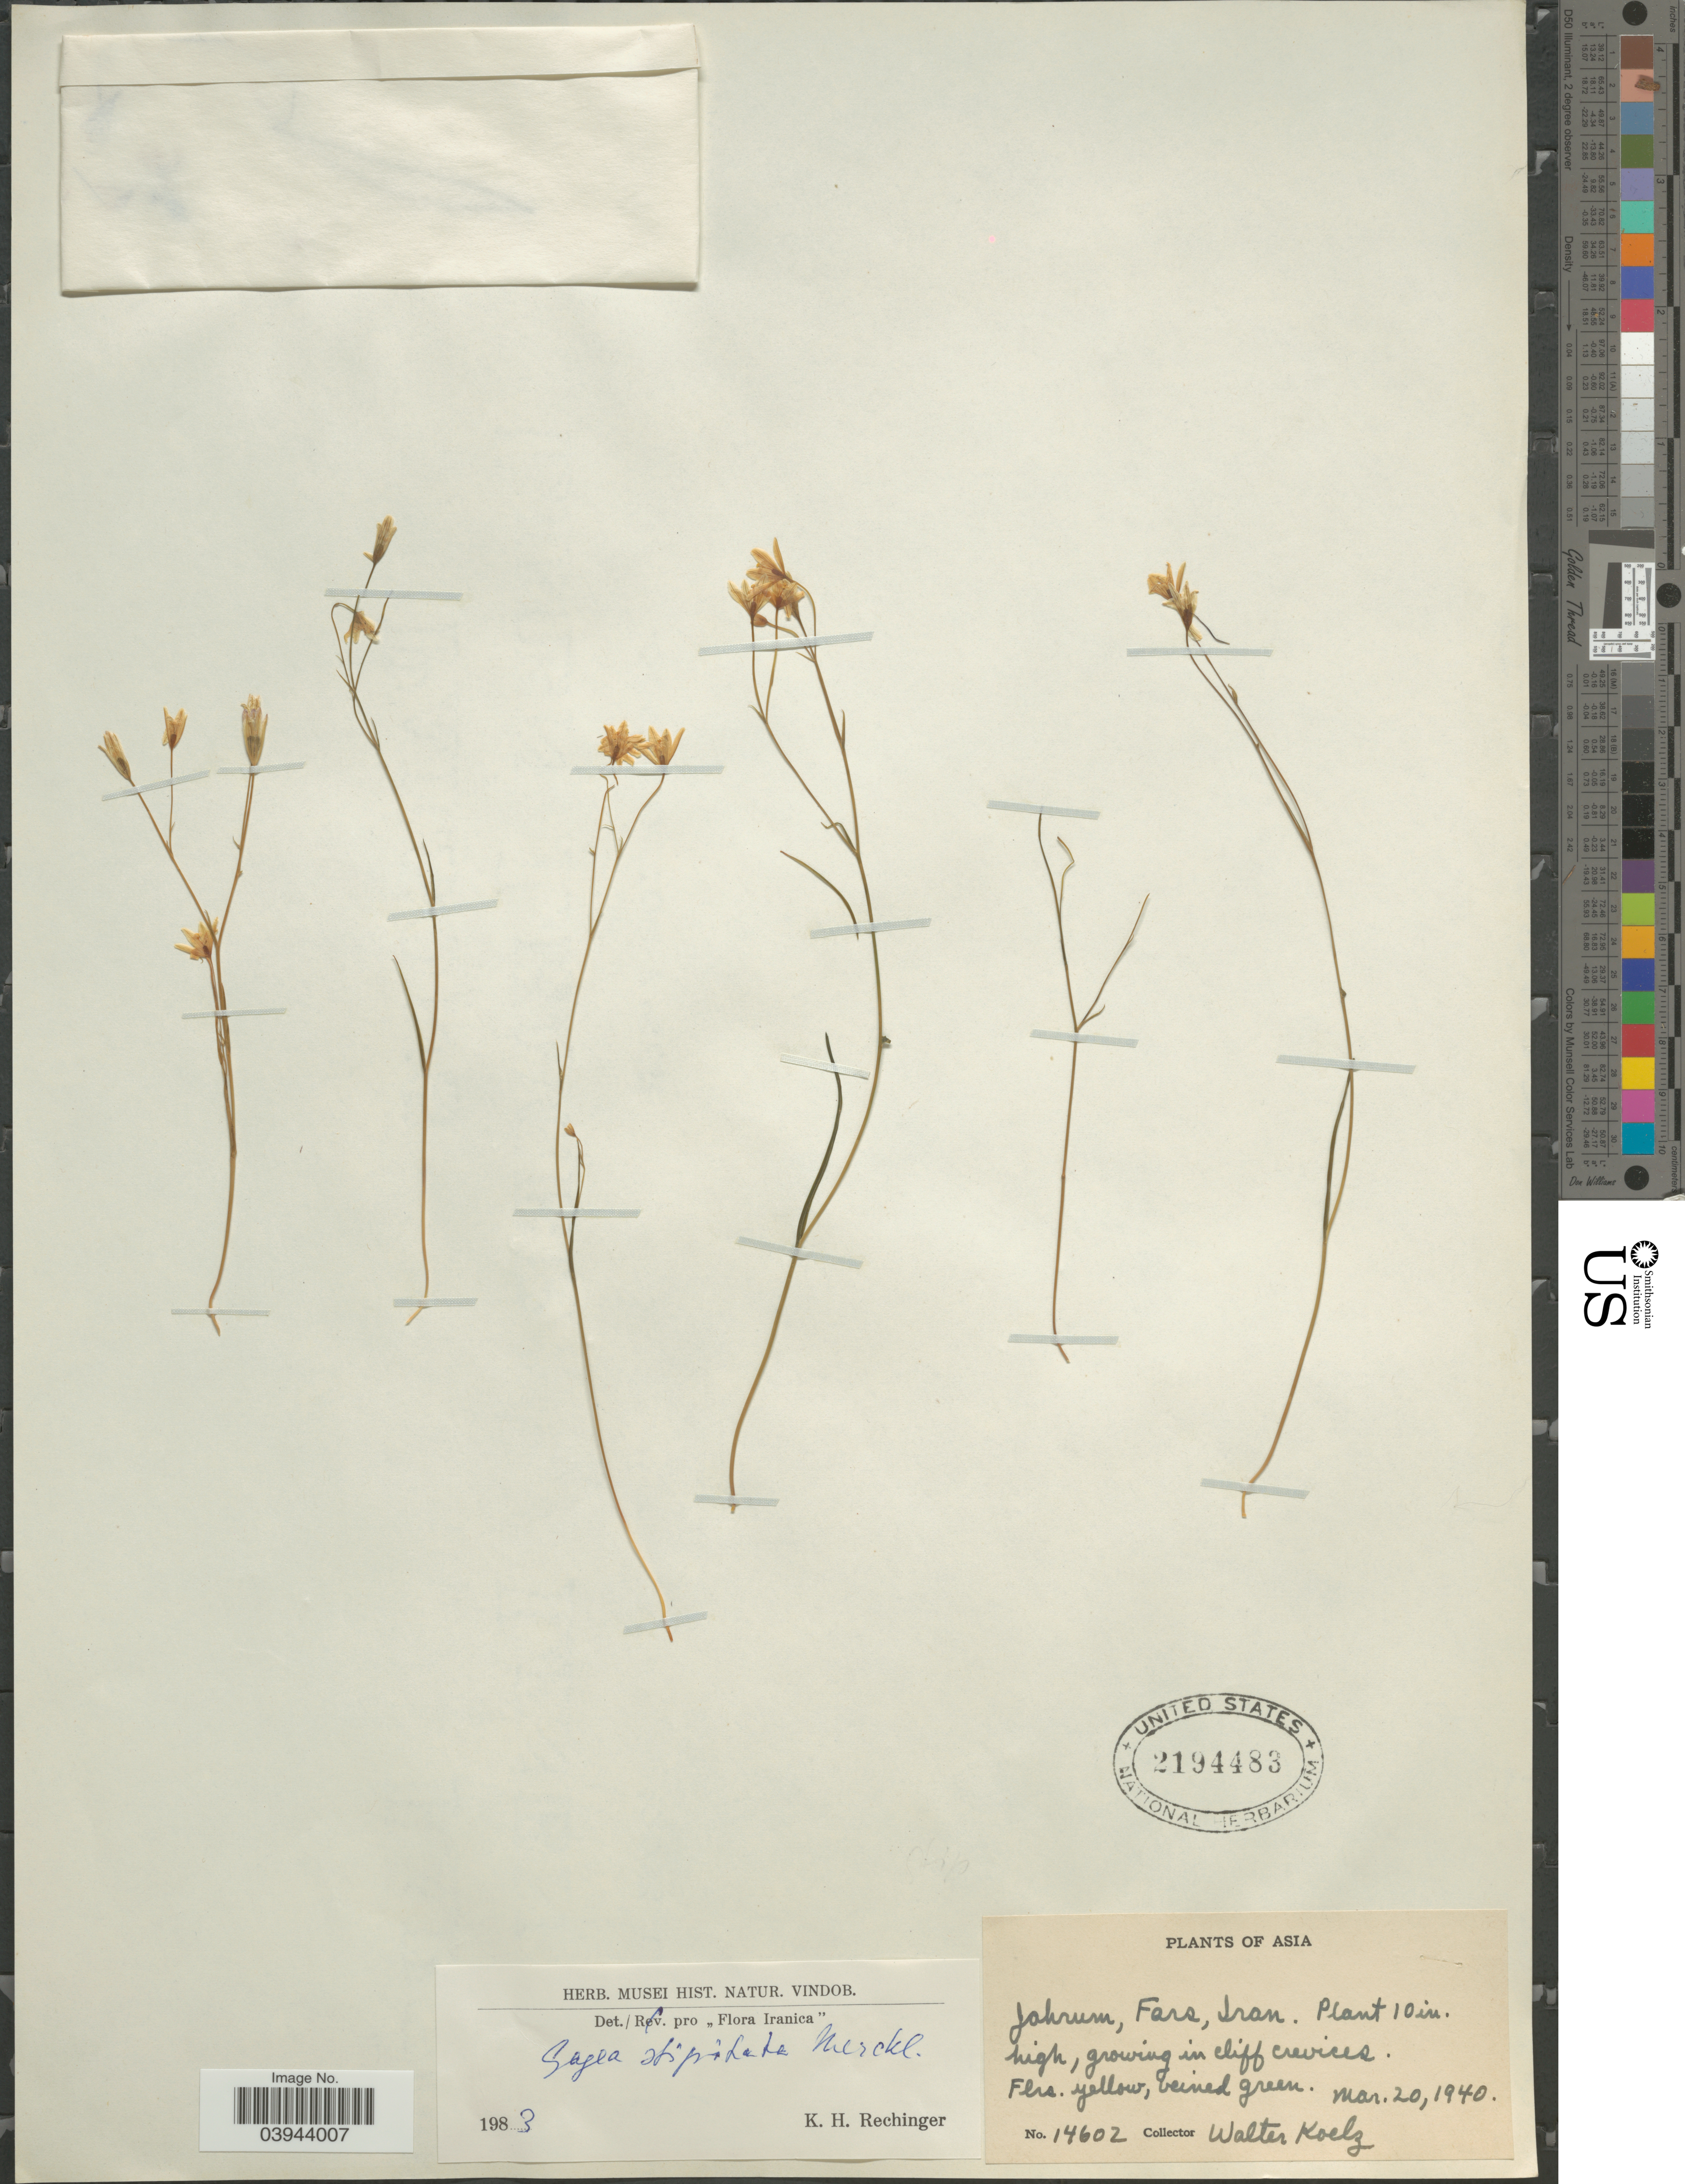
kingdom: Plantae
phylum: Tracheophyta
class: Liliopsida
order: Liliales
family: Liliaceae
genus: Gagea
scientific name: Gagea stipitata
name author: Merckl. ex Bunge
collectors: W. N. Koelz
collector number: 14602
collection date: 1940-03-20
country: India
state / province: Jammu and Kashmir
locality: Jahrum.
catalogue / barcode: US 2194483